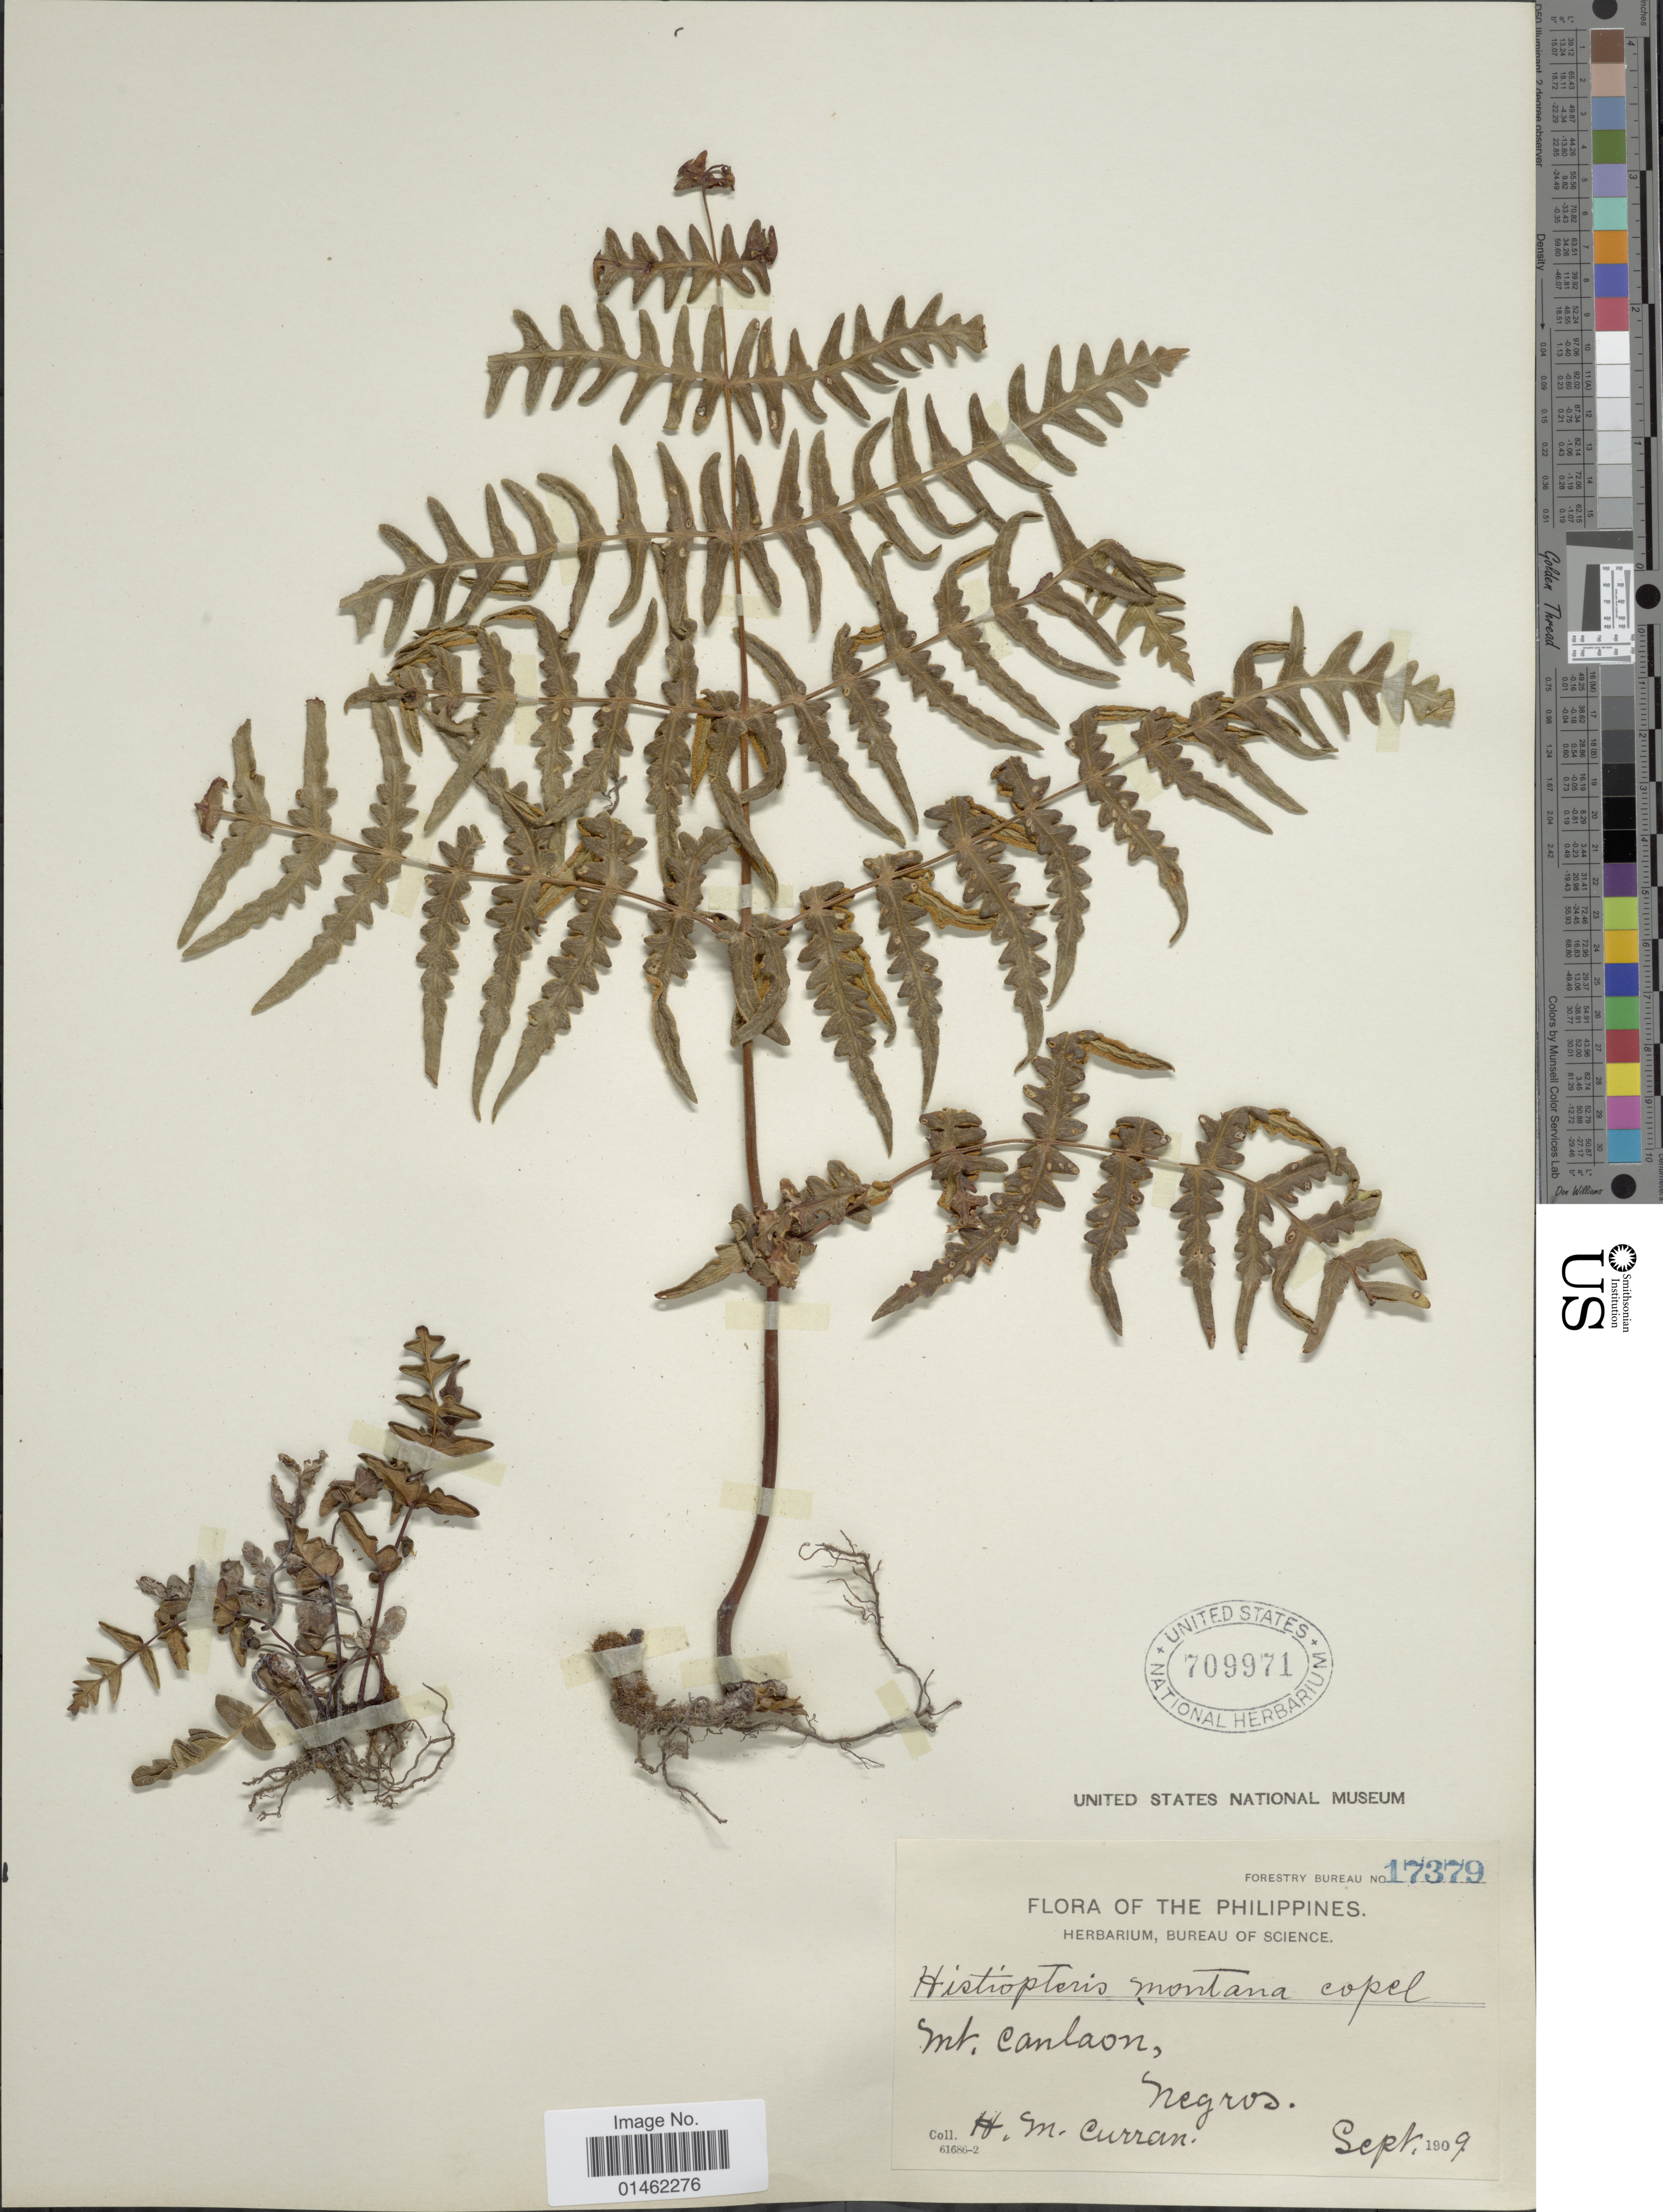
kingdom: Plantae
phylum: Tracheophyta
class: Polypodiopsida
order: Polypodiales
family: Dennstaedtiaceae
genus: Histiopteris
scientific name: Histiopteris montana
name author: Copel.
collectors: H. M. Curran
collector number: Forestry Burea 17379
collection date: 1909-09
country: Philippines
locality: Mt Canlaon, Negros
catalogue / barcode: US 709971